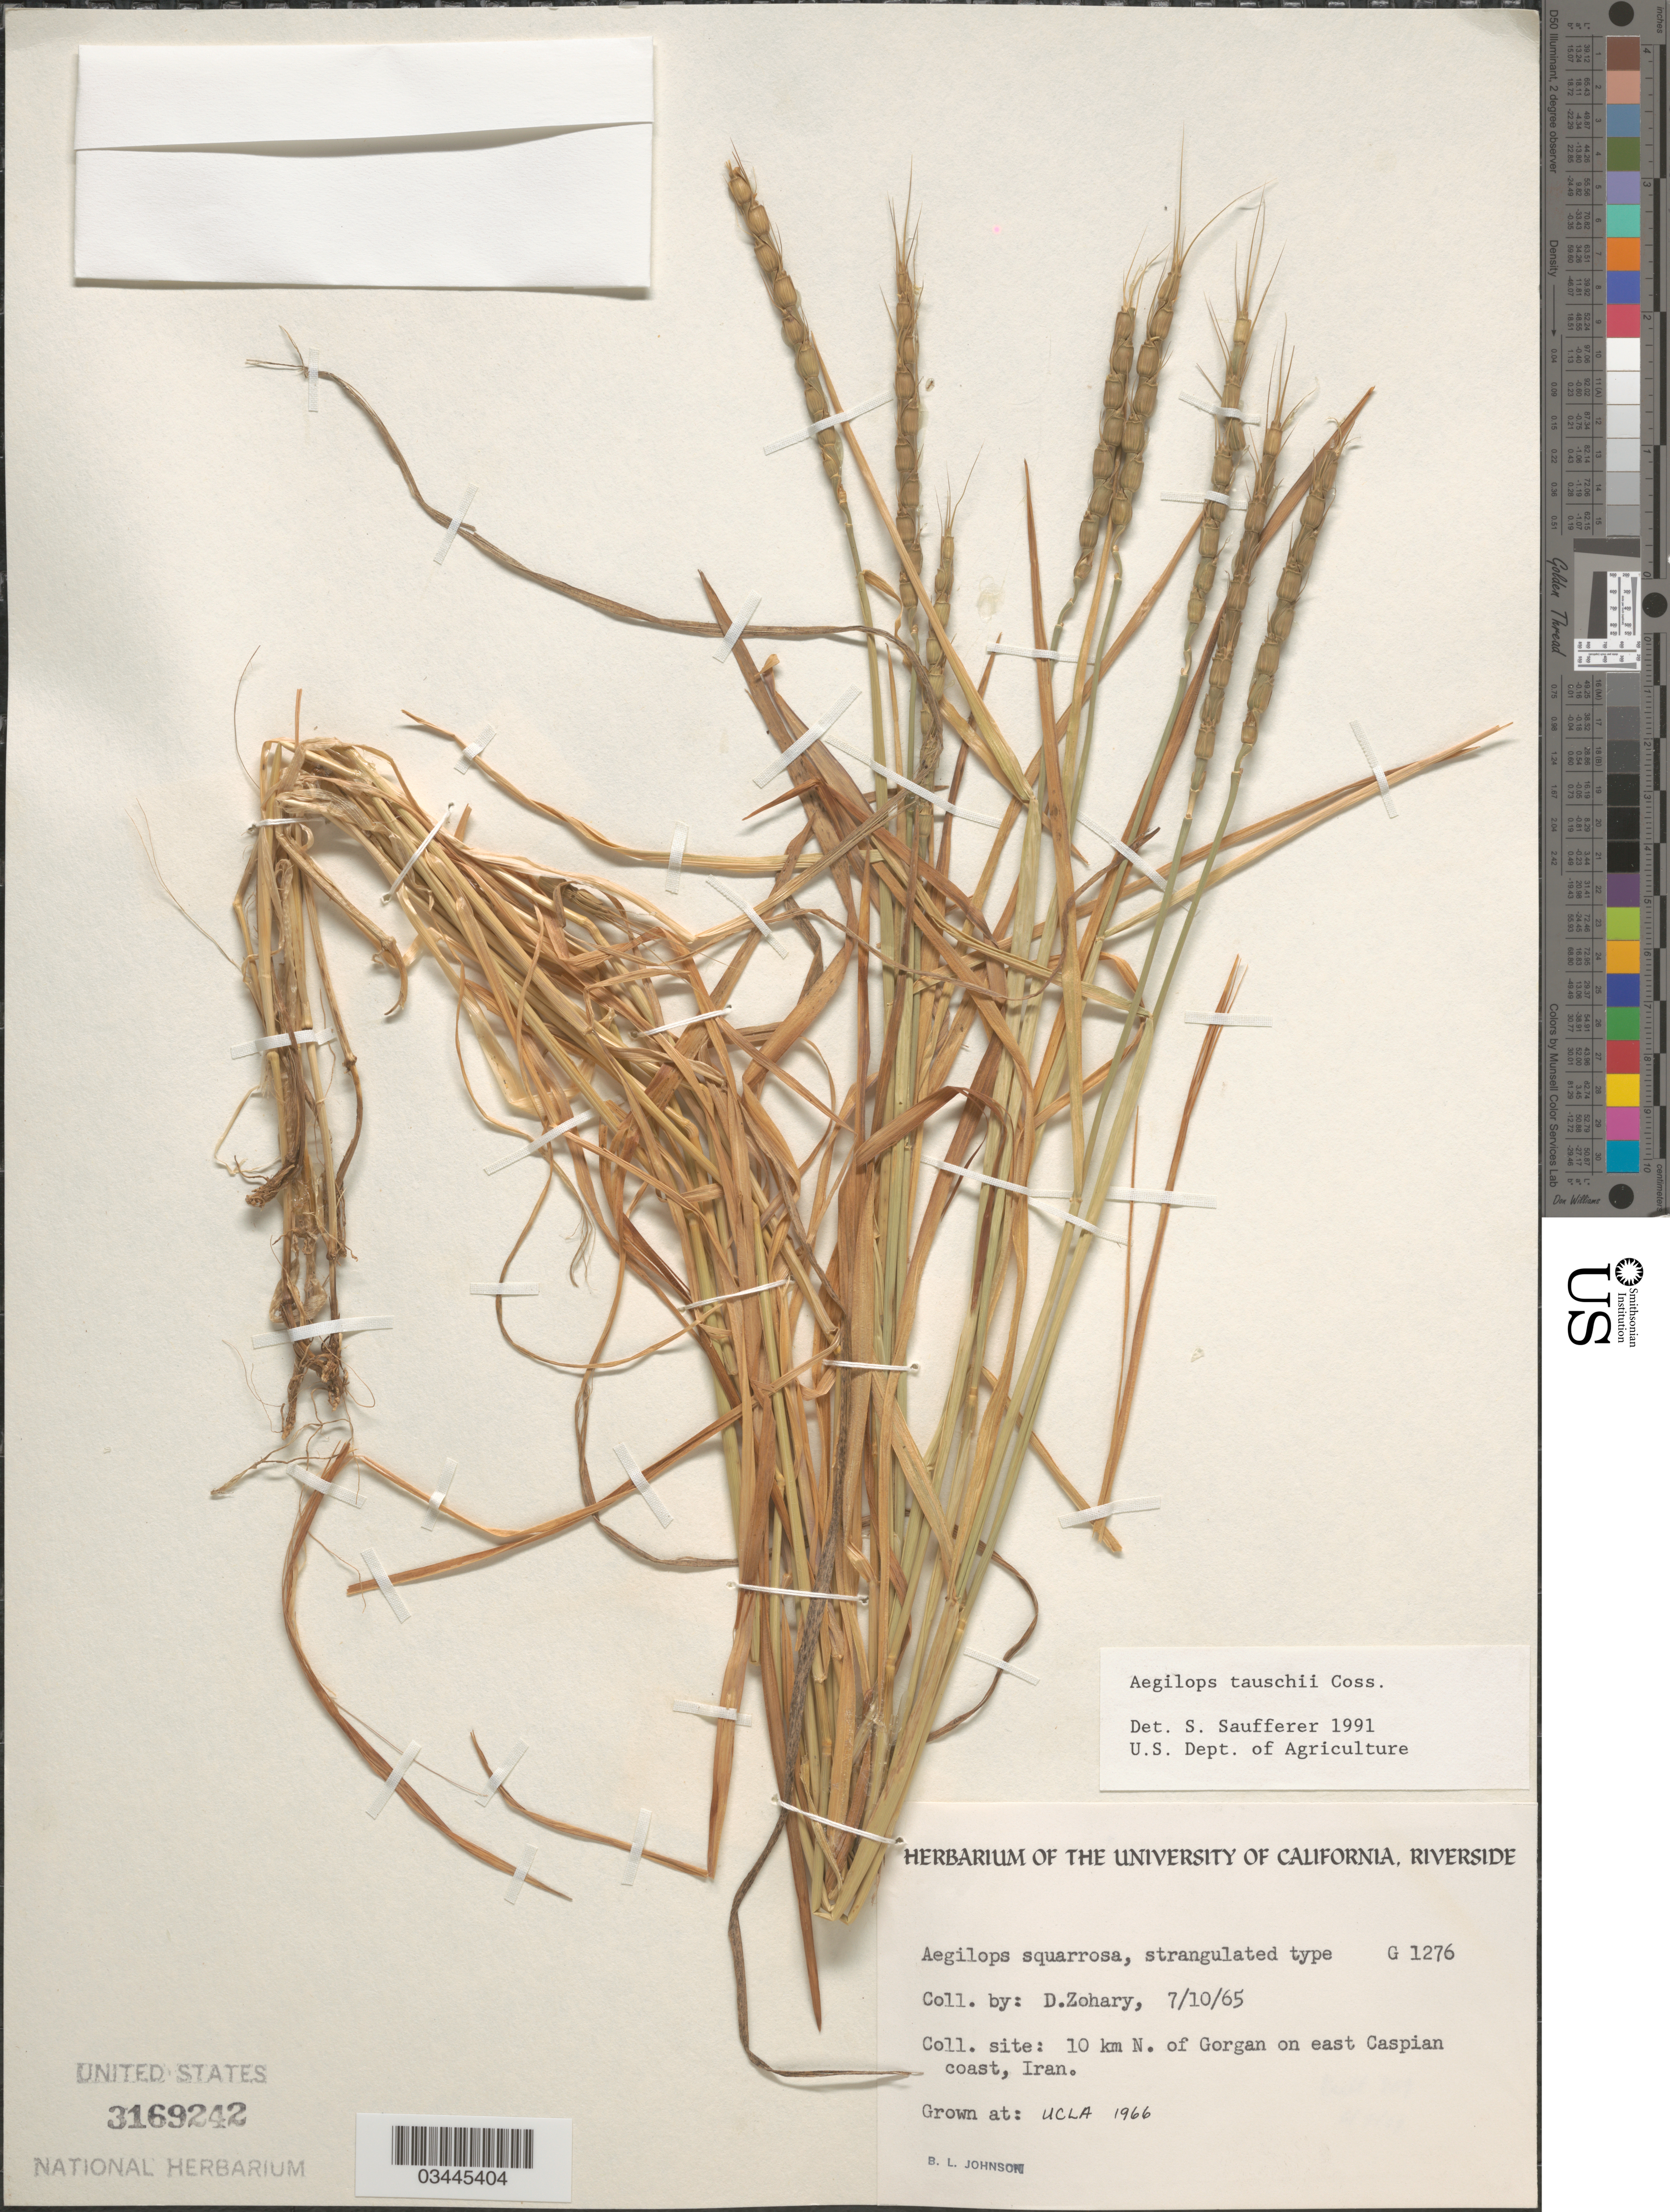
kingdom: Plantae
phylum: Tracheophyta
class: Liliopsida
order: Poales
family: Poaceae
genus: Aegilops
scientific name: Aegilops tauschii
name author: Coss.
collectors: B. Johnson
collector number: G1276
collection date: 1966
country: United States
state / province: California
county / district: Los Angeles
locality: UCLA.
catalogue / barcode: US 3169242